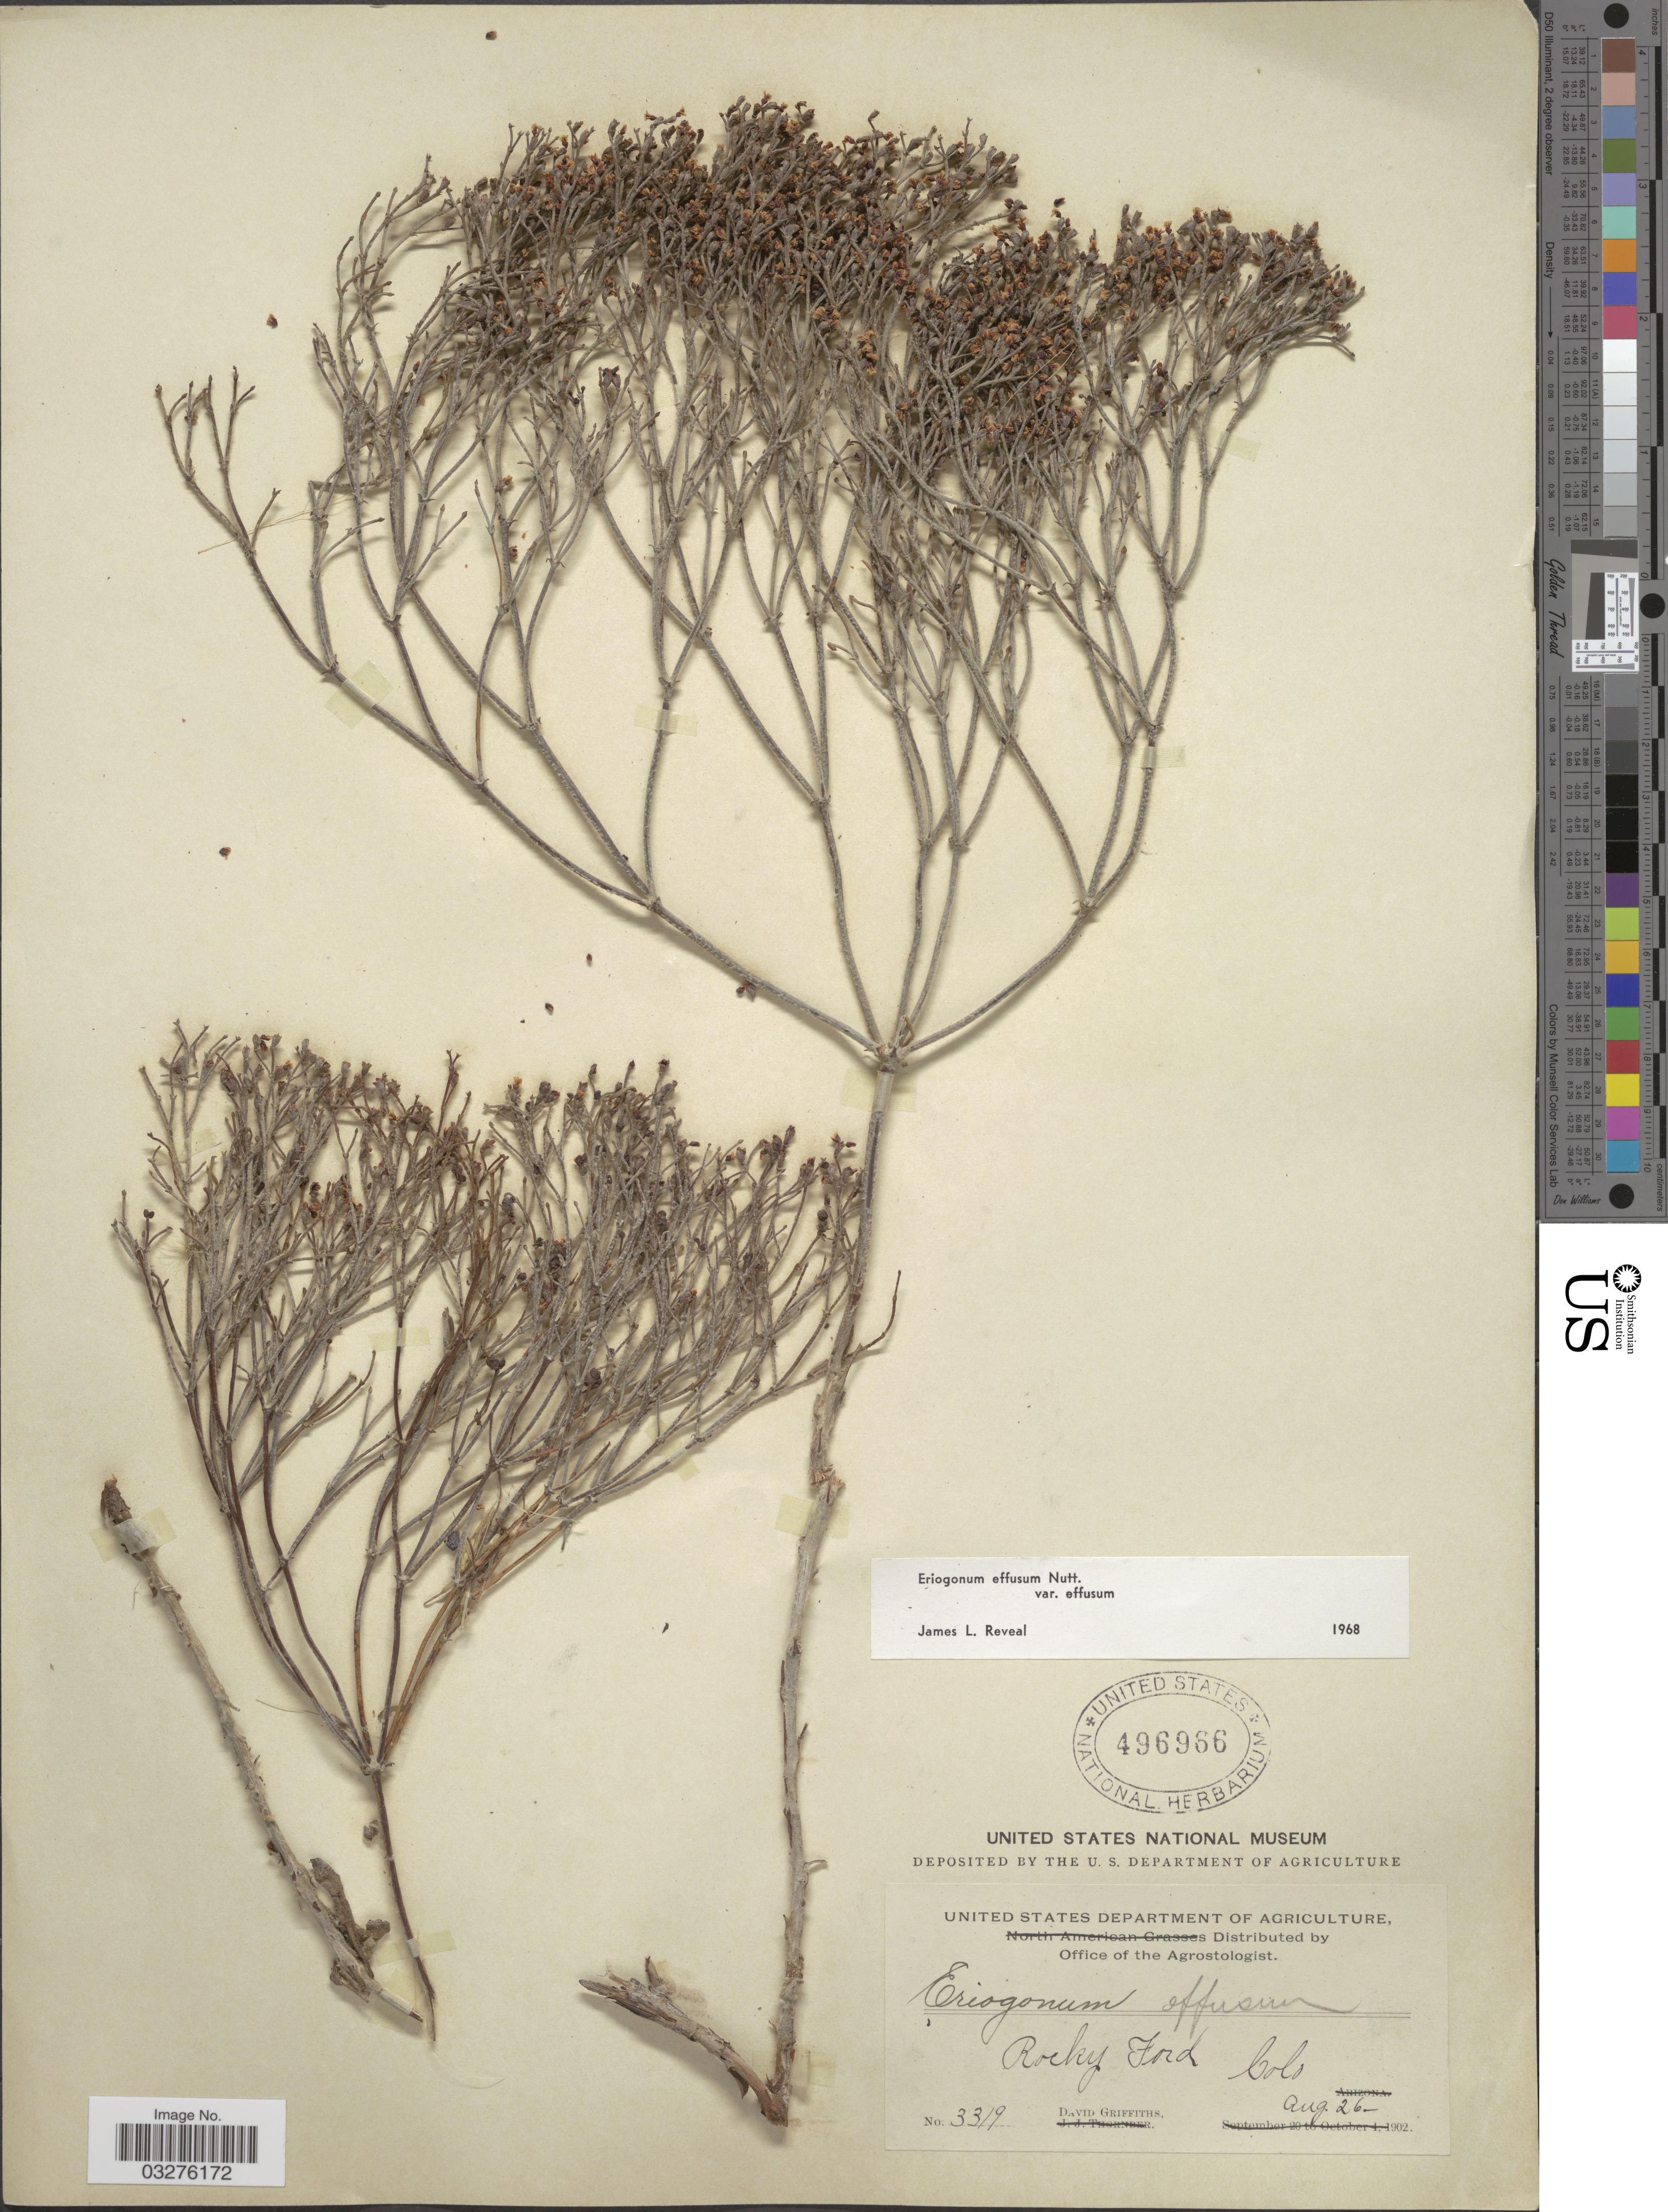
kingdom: Plantae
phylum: Tracheophyta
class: Magnoliopsida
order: Caryophyllales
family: Polygonaceae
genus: Eriogonum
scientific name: Eriogonum effusum var. effusum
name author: Nutt.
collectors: D. Griffiths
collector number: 3319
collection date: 1902-08-26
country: United States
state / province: Colorado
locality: Rocky Ford.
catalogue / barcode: US 496966